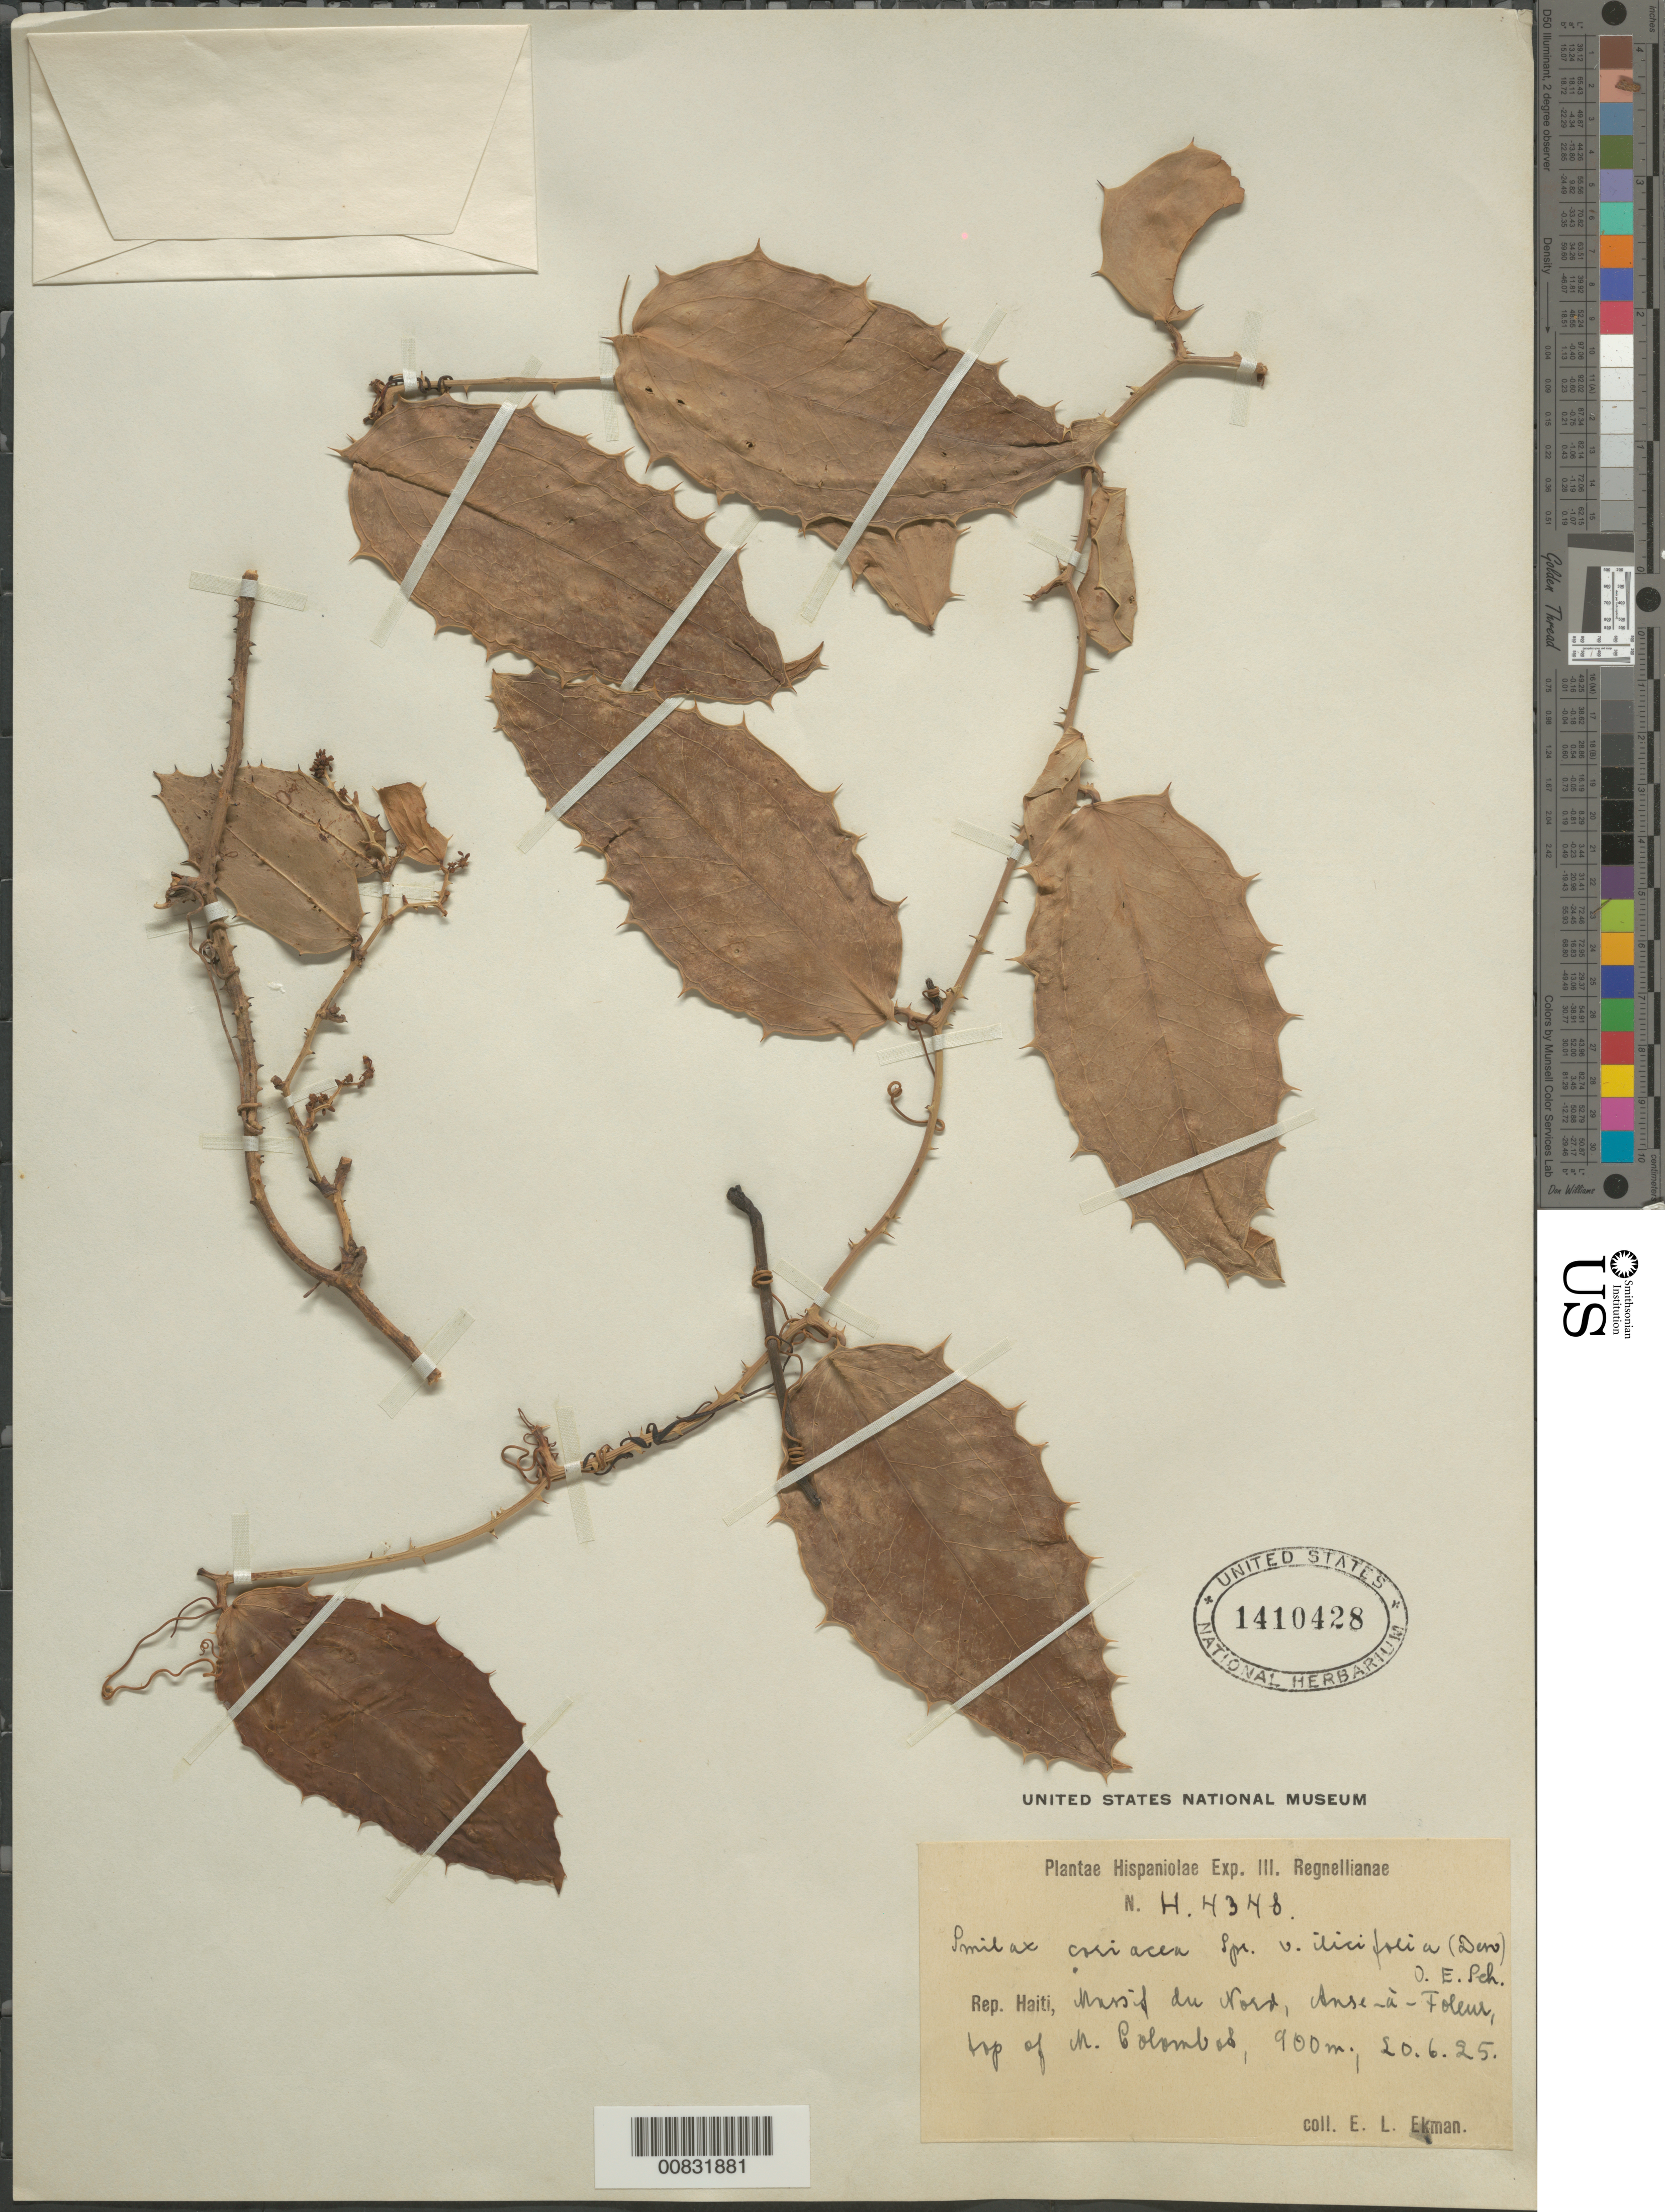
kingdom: Plantae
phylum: Tracheophyta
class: Liliopsida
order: Liliales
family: Smilacaceae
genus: Smilax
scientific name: Smilax coriacea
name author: Spreng.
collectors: E. L. Ekman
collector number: H 4348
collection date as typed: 20 Jun 1925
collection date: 1925-06-20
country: Haiti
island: Hispaniola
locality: Massif du Nord, Anse-à-Foleur, top of Morne Colombos.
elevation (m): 900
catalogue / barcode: US 1410428